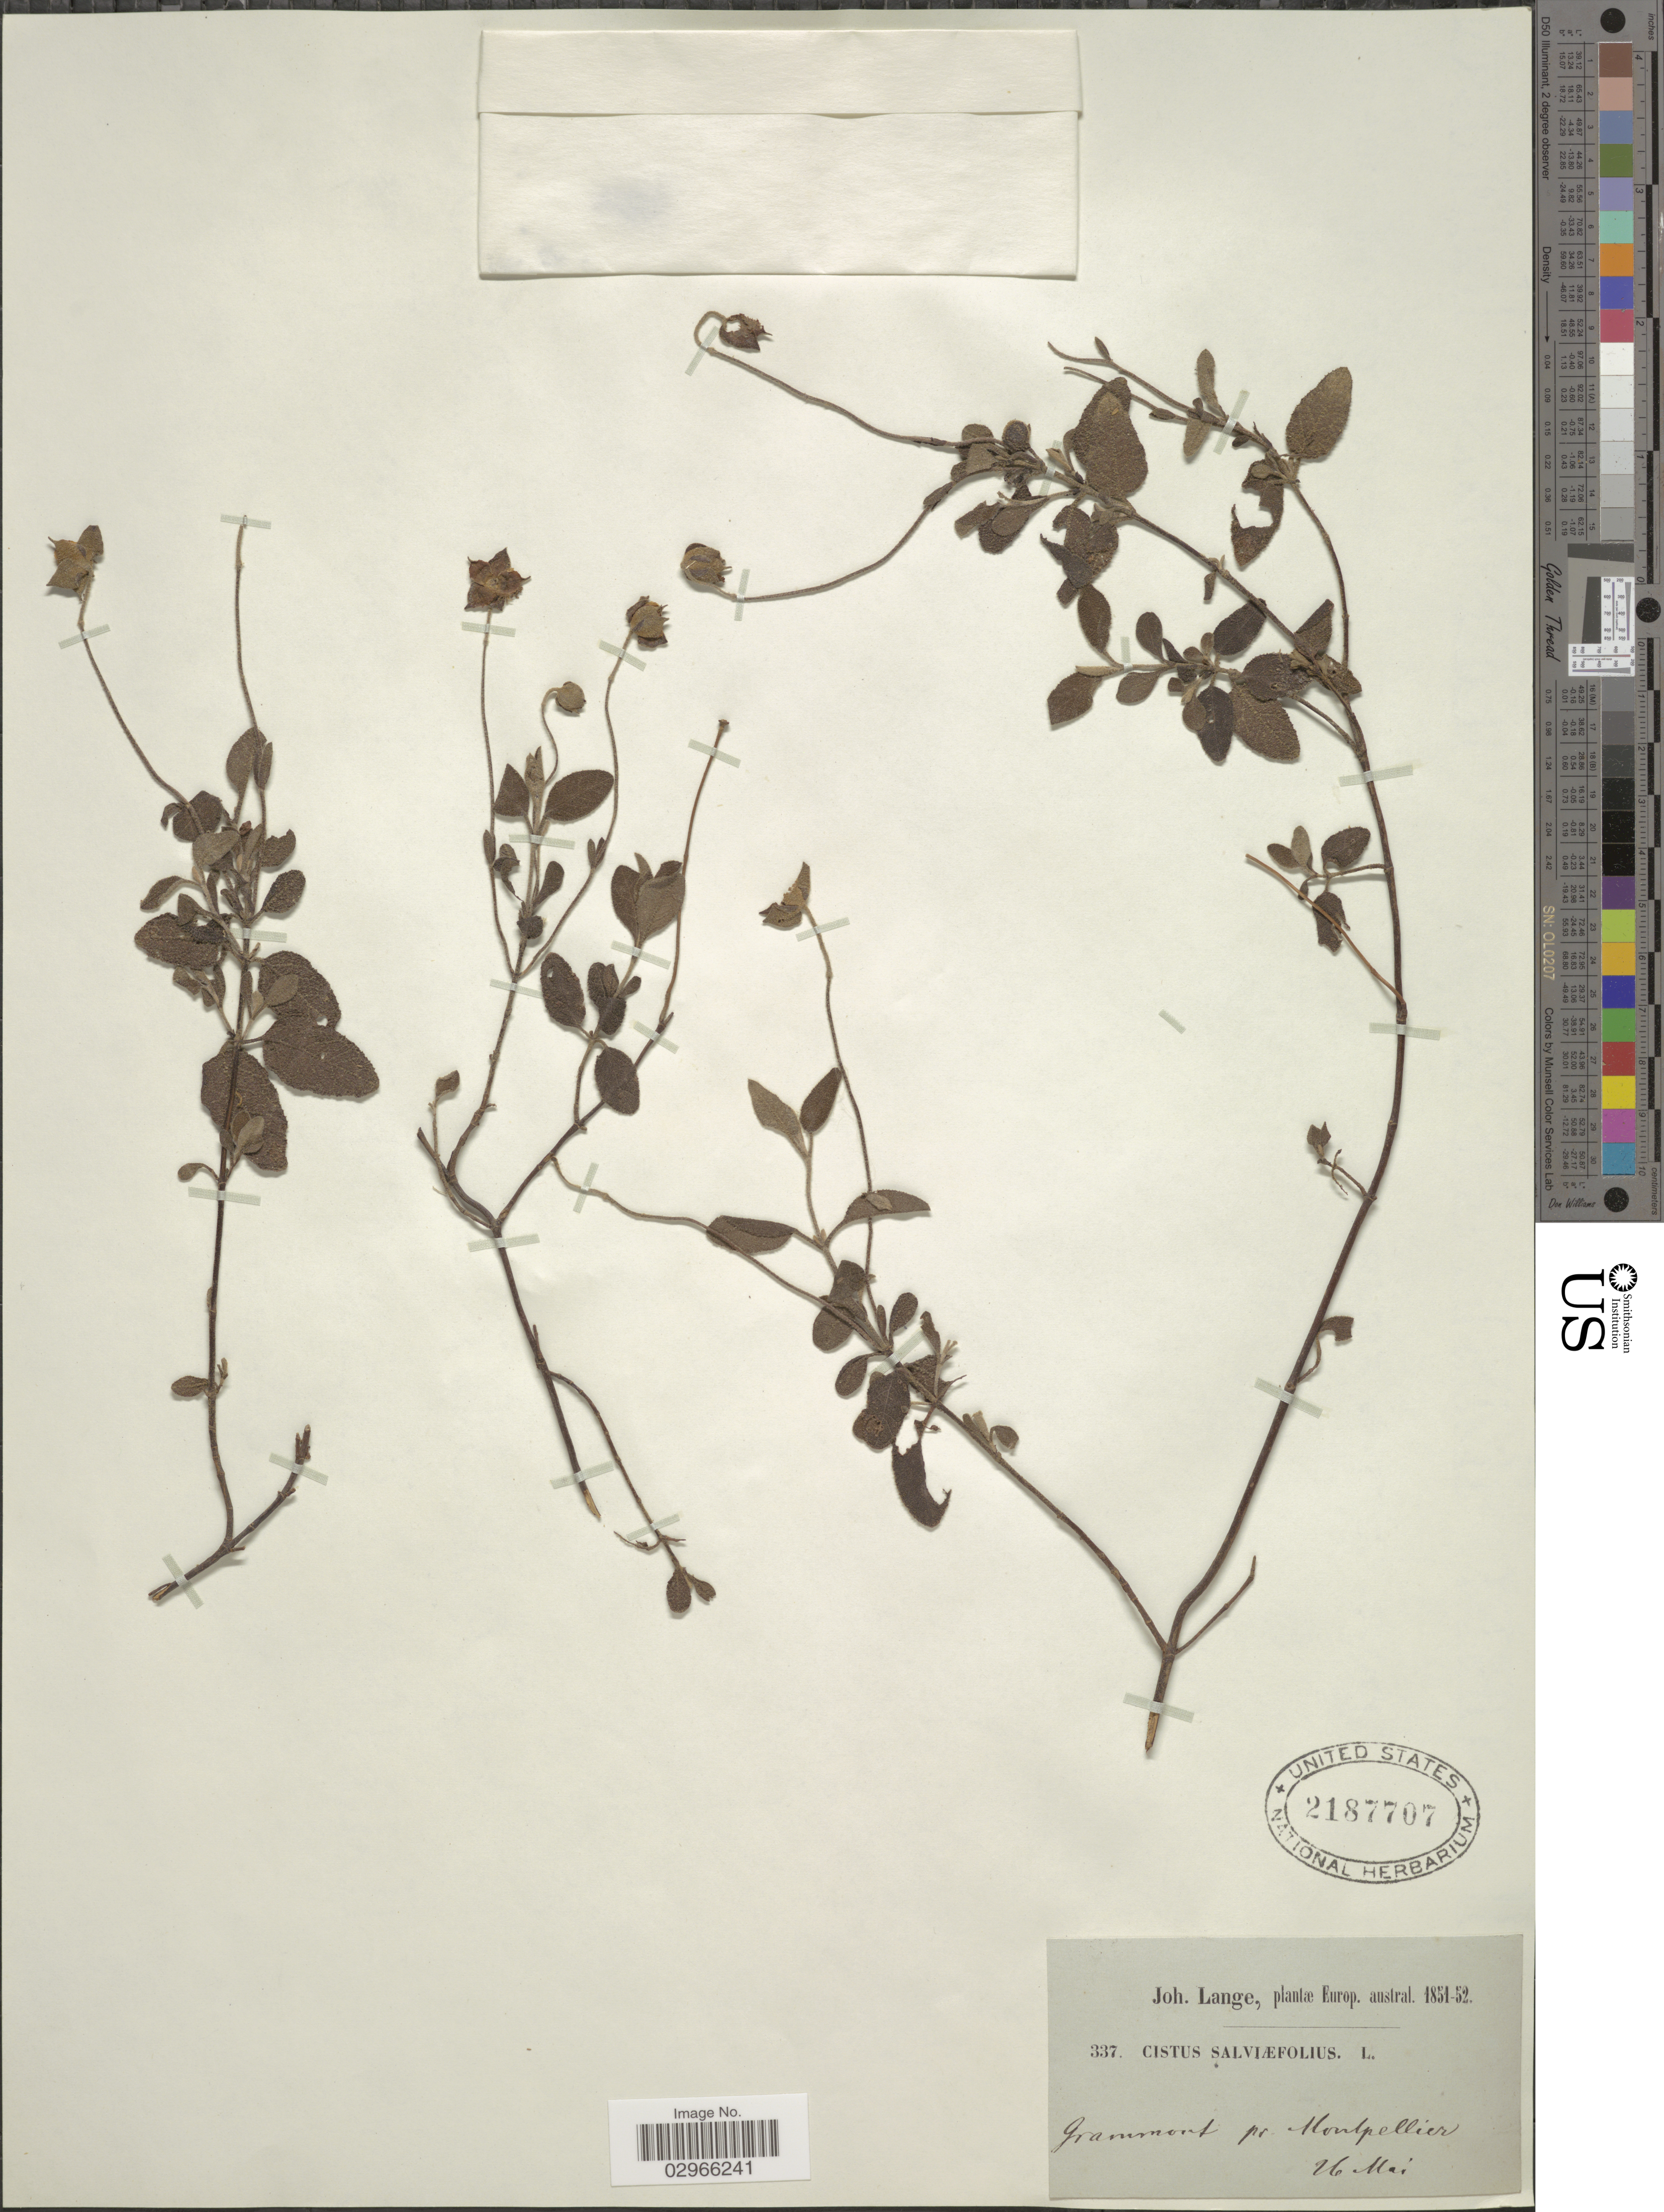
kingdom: Plantae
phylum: Tracheophyta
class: Magnoliopsida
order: Malvales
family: Cistaceae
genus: Cistus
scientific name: Cistus salviifolius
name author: L.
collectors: J. M. C. Lange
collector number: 337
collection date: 1851-05-26/1852-05-26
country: France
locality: Europ. austral. Grammont pr. Montpellier.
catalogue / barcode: US 2187707